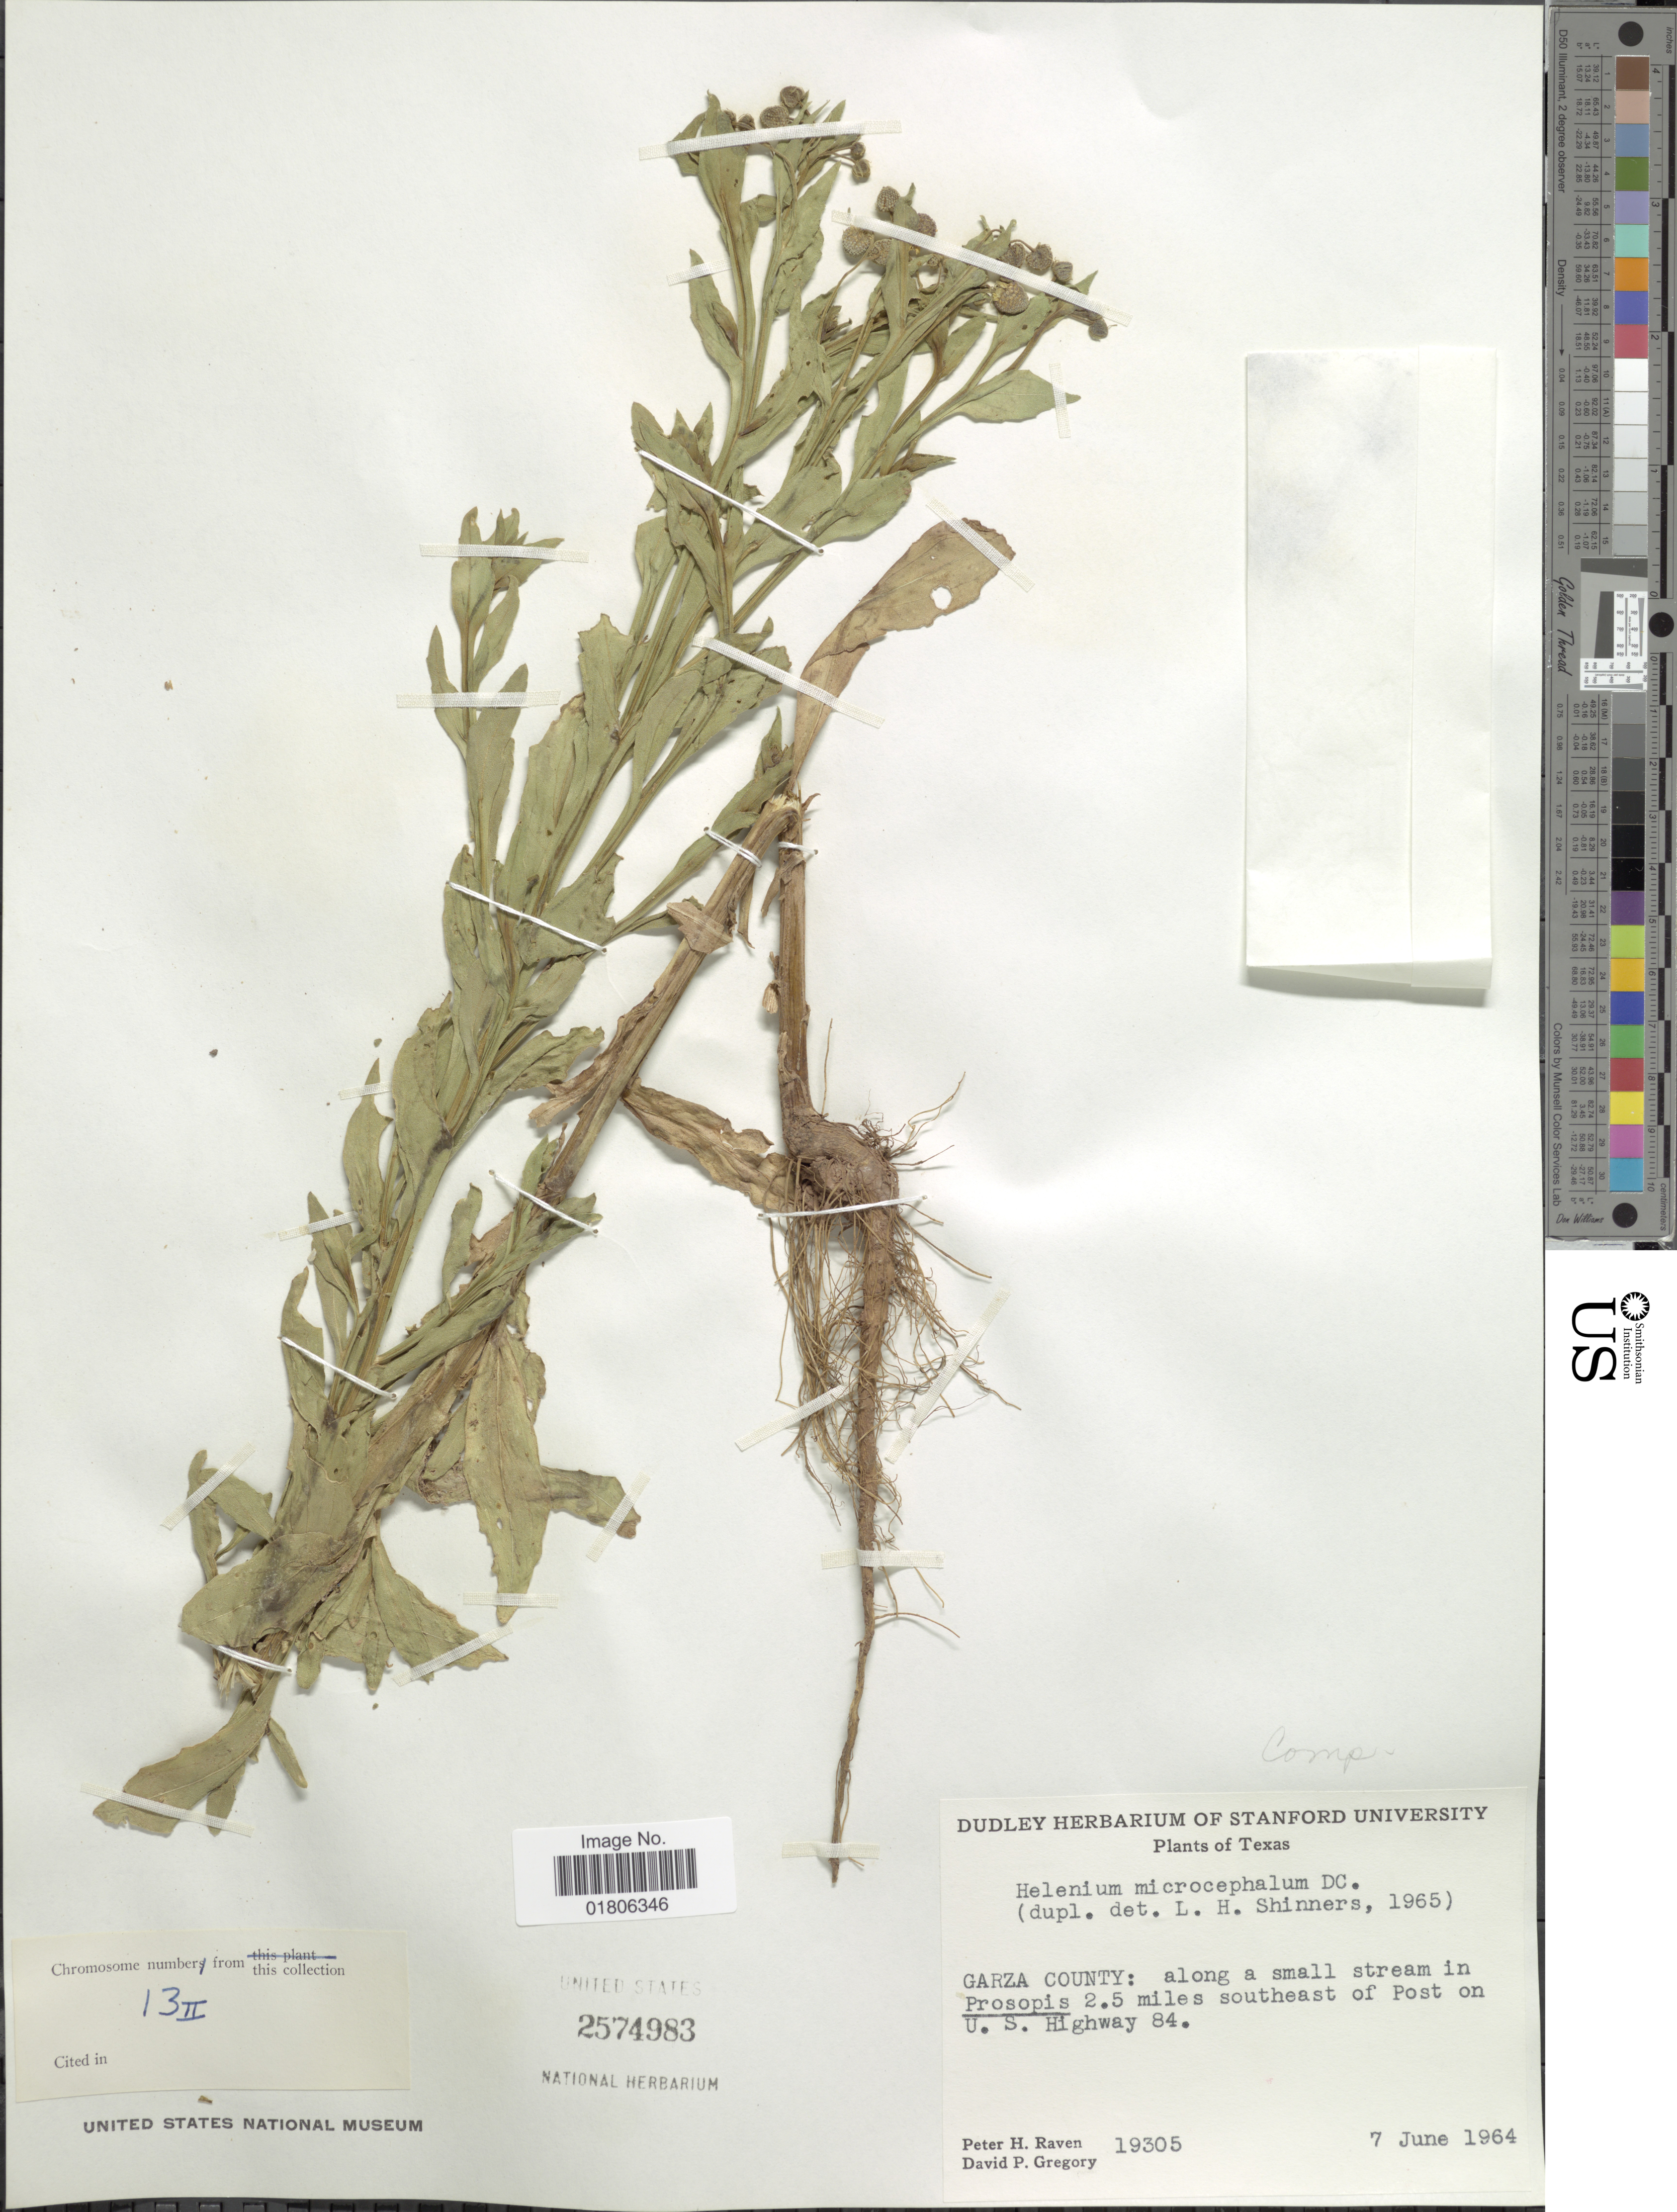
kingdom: Plantae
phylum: Tracheophyta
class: Magnoliopsida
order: Asterales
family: Asteraceae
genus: Helenium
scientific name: Helenium microcephalum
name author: DC.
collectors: P. Raven & D. Gregory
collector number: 19305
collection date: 1964-06-07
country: United States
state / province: Texas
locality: Garza County: along a small stream in Prosopis 2.5 miles southeast of Post on U.S. Highway 84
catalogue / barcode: US 2574983